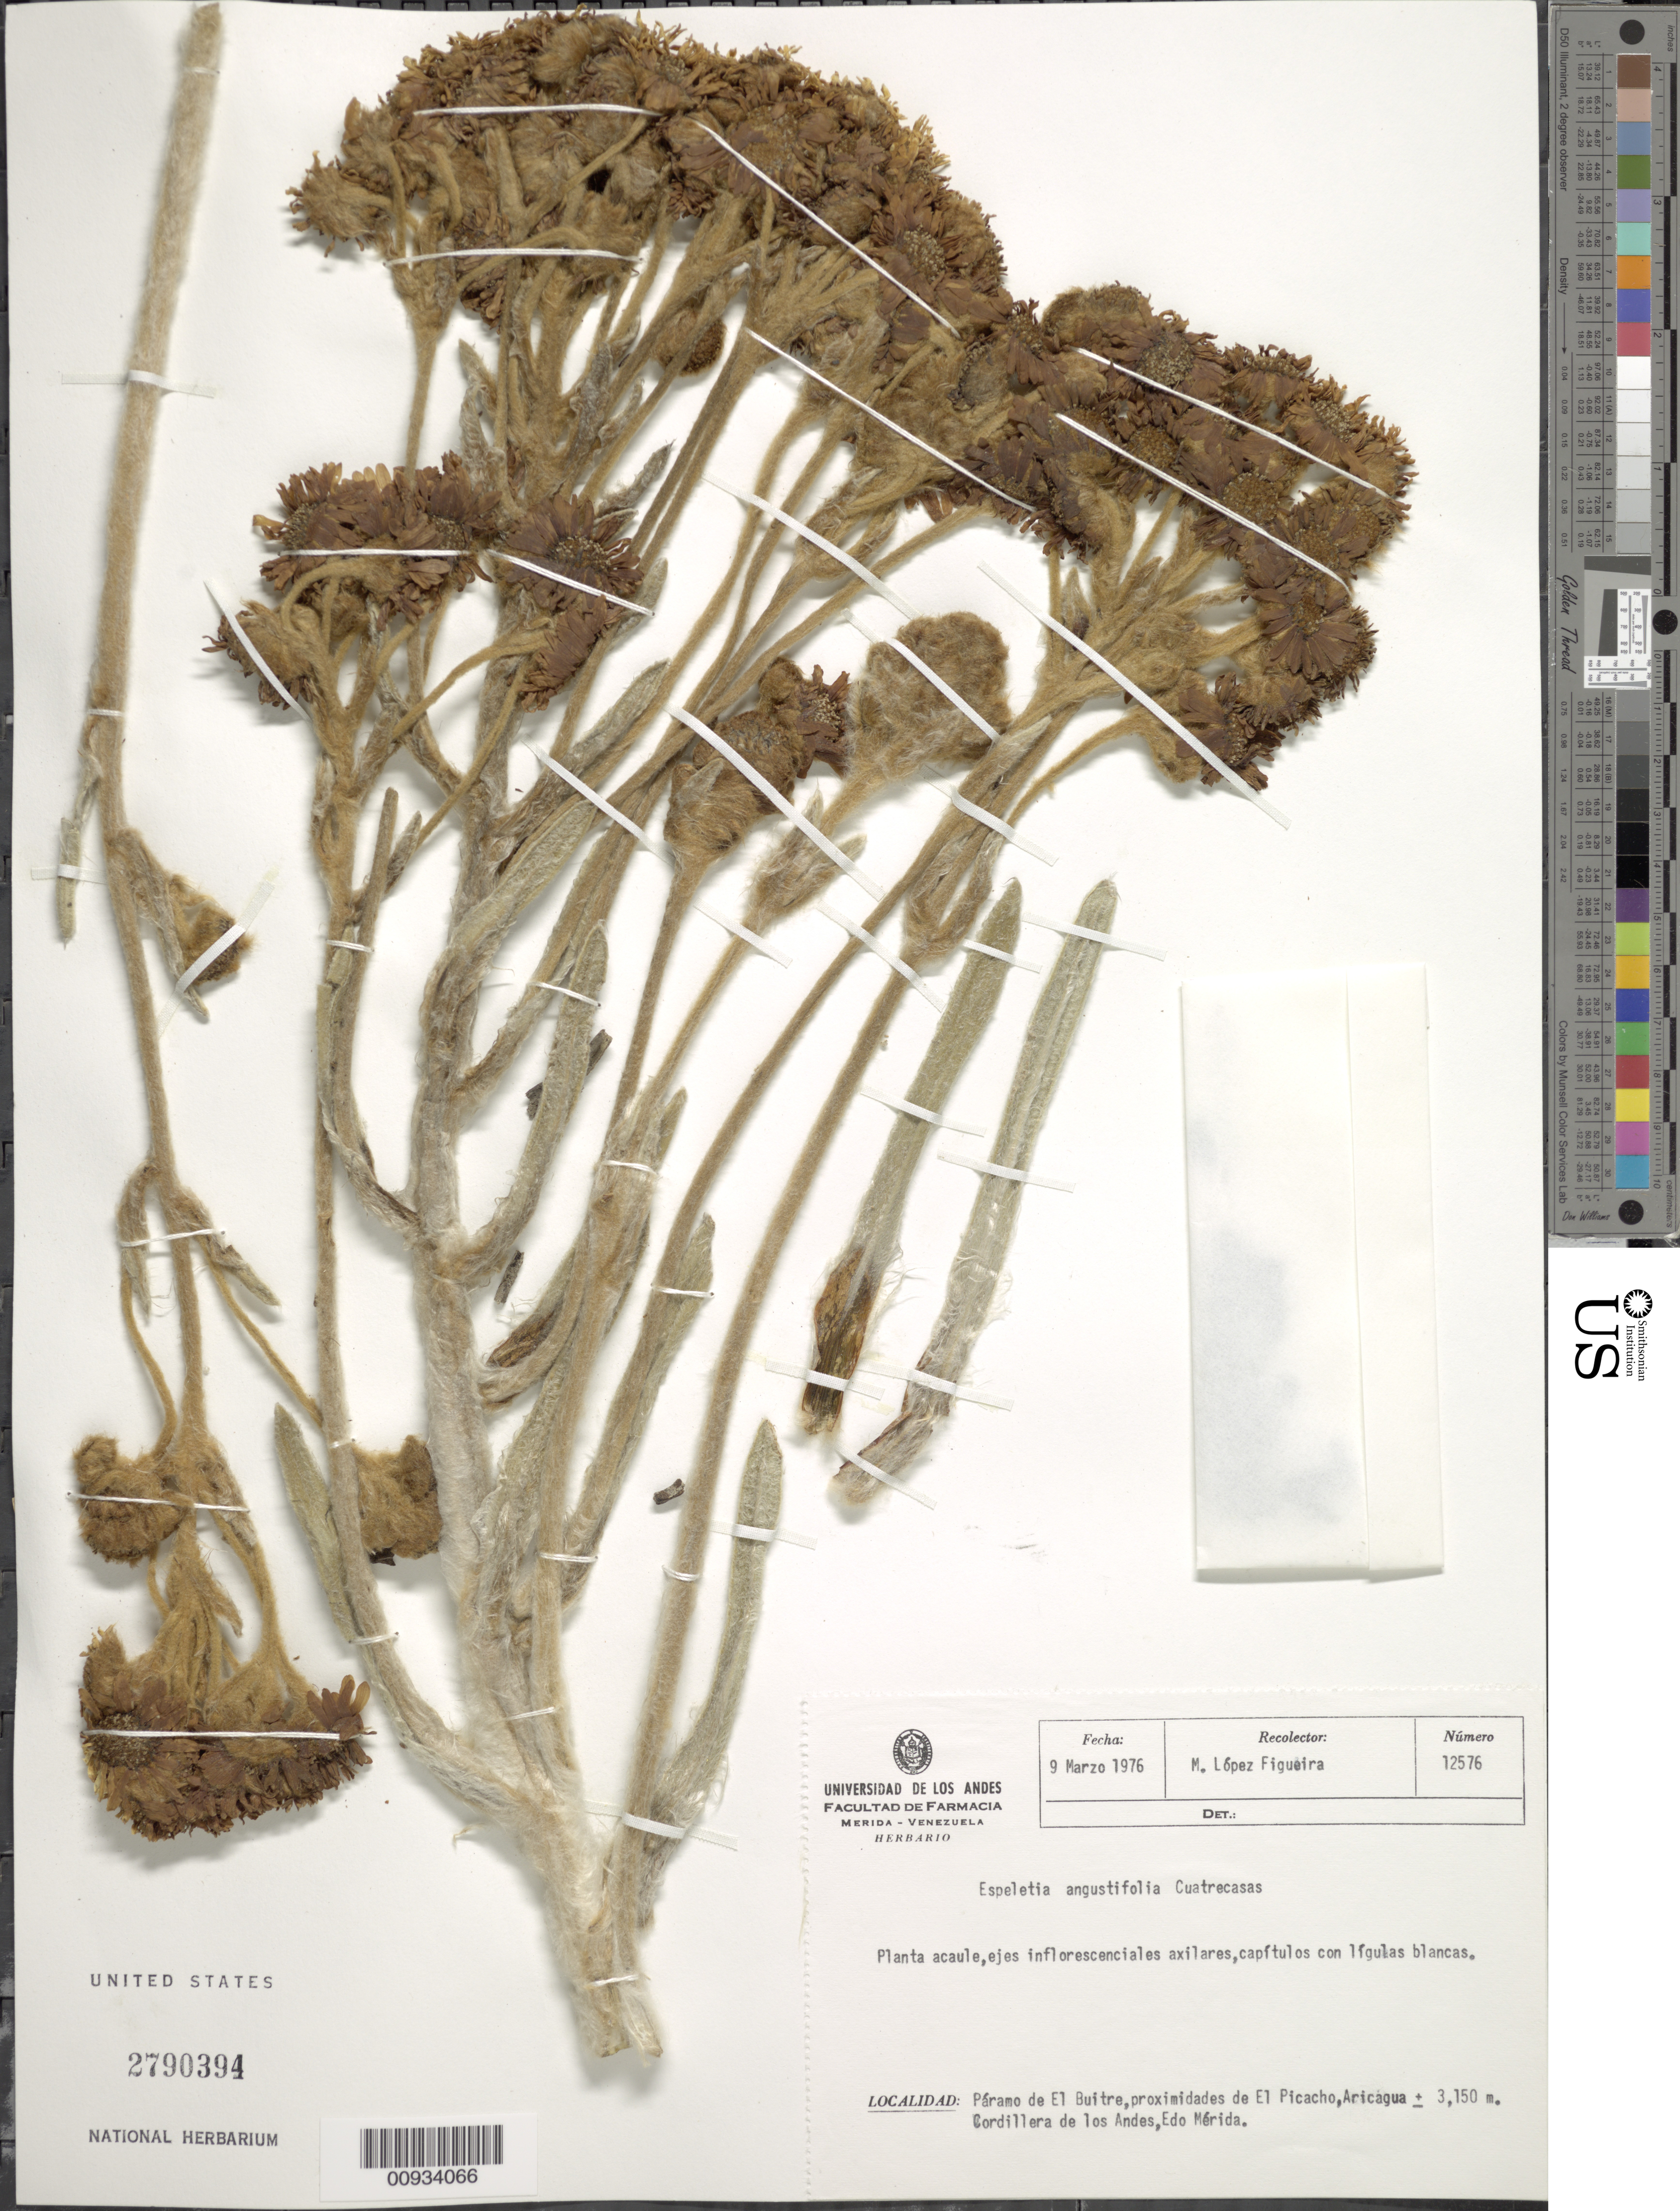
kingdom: Plantae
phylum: Tracheophyta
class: Magnoliopsida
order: Asterales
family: Asteraceae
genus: Espeletiopsis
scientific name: Espeletiopsis angustifolia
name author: (Cuatrec.) Cuatrec.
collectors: M. López Figueiras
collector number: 12576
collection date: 1976-03-09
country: Venezuela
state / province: Mérida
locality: Paramo de El Buitre, proximidades de El Picacho, Aricagua, Cordillera de Los Andes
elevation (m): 3150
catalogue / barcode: US 2790394